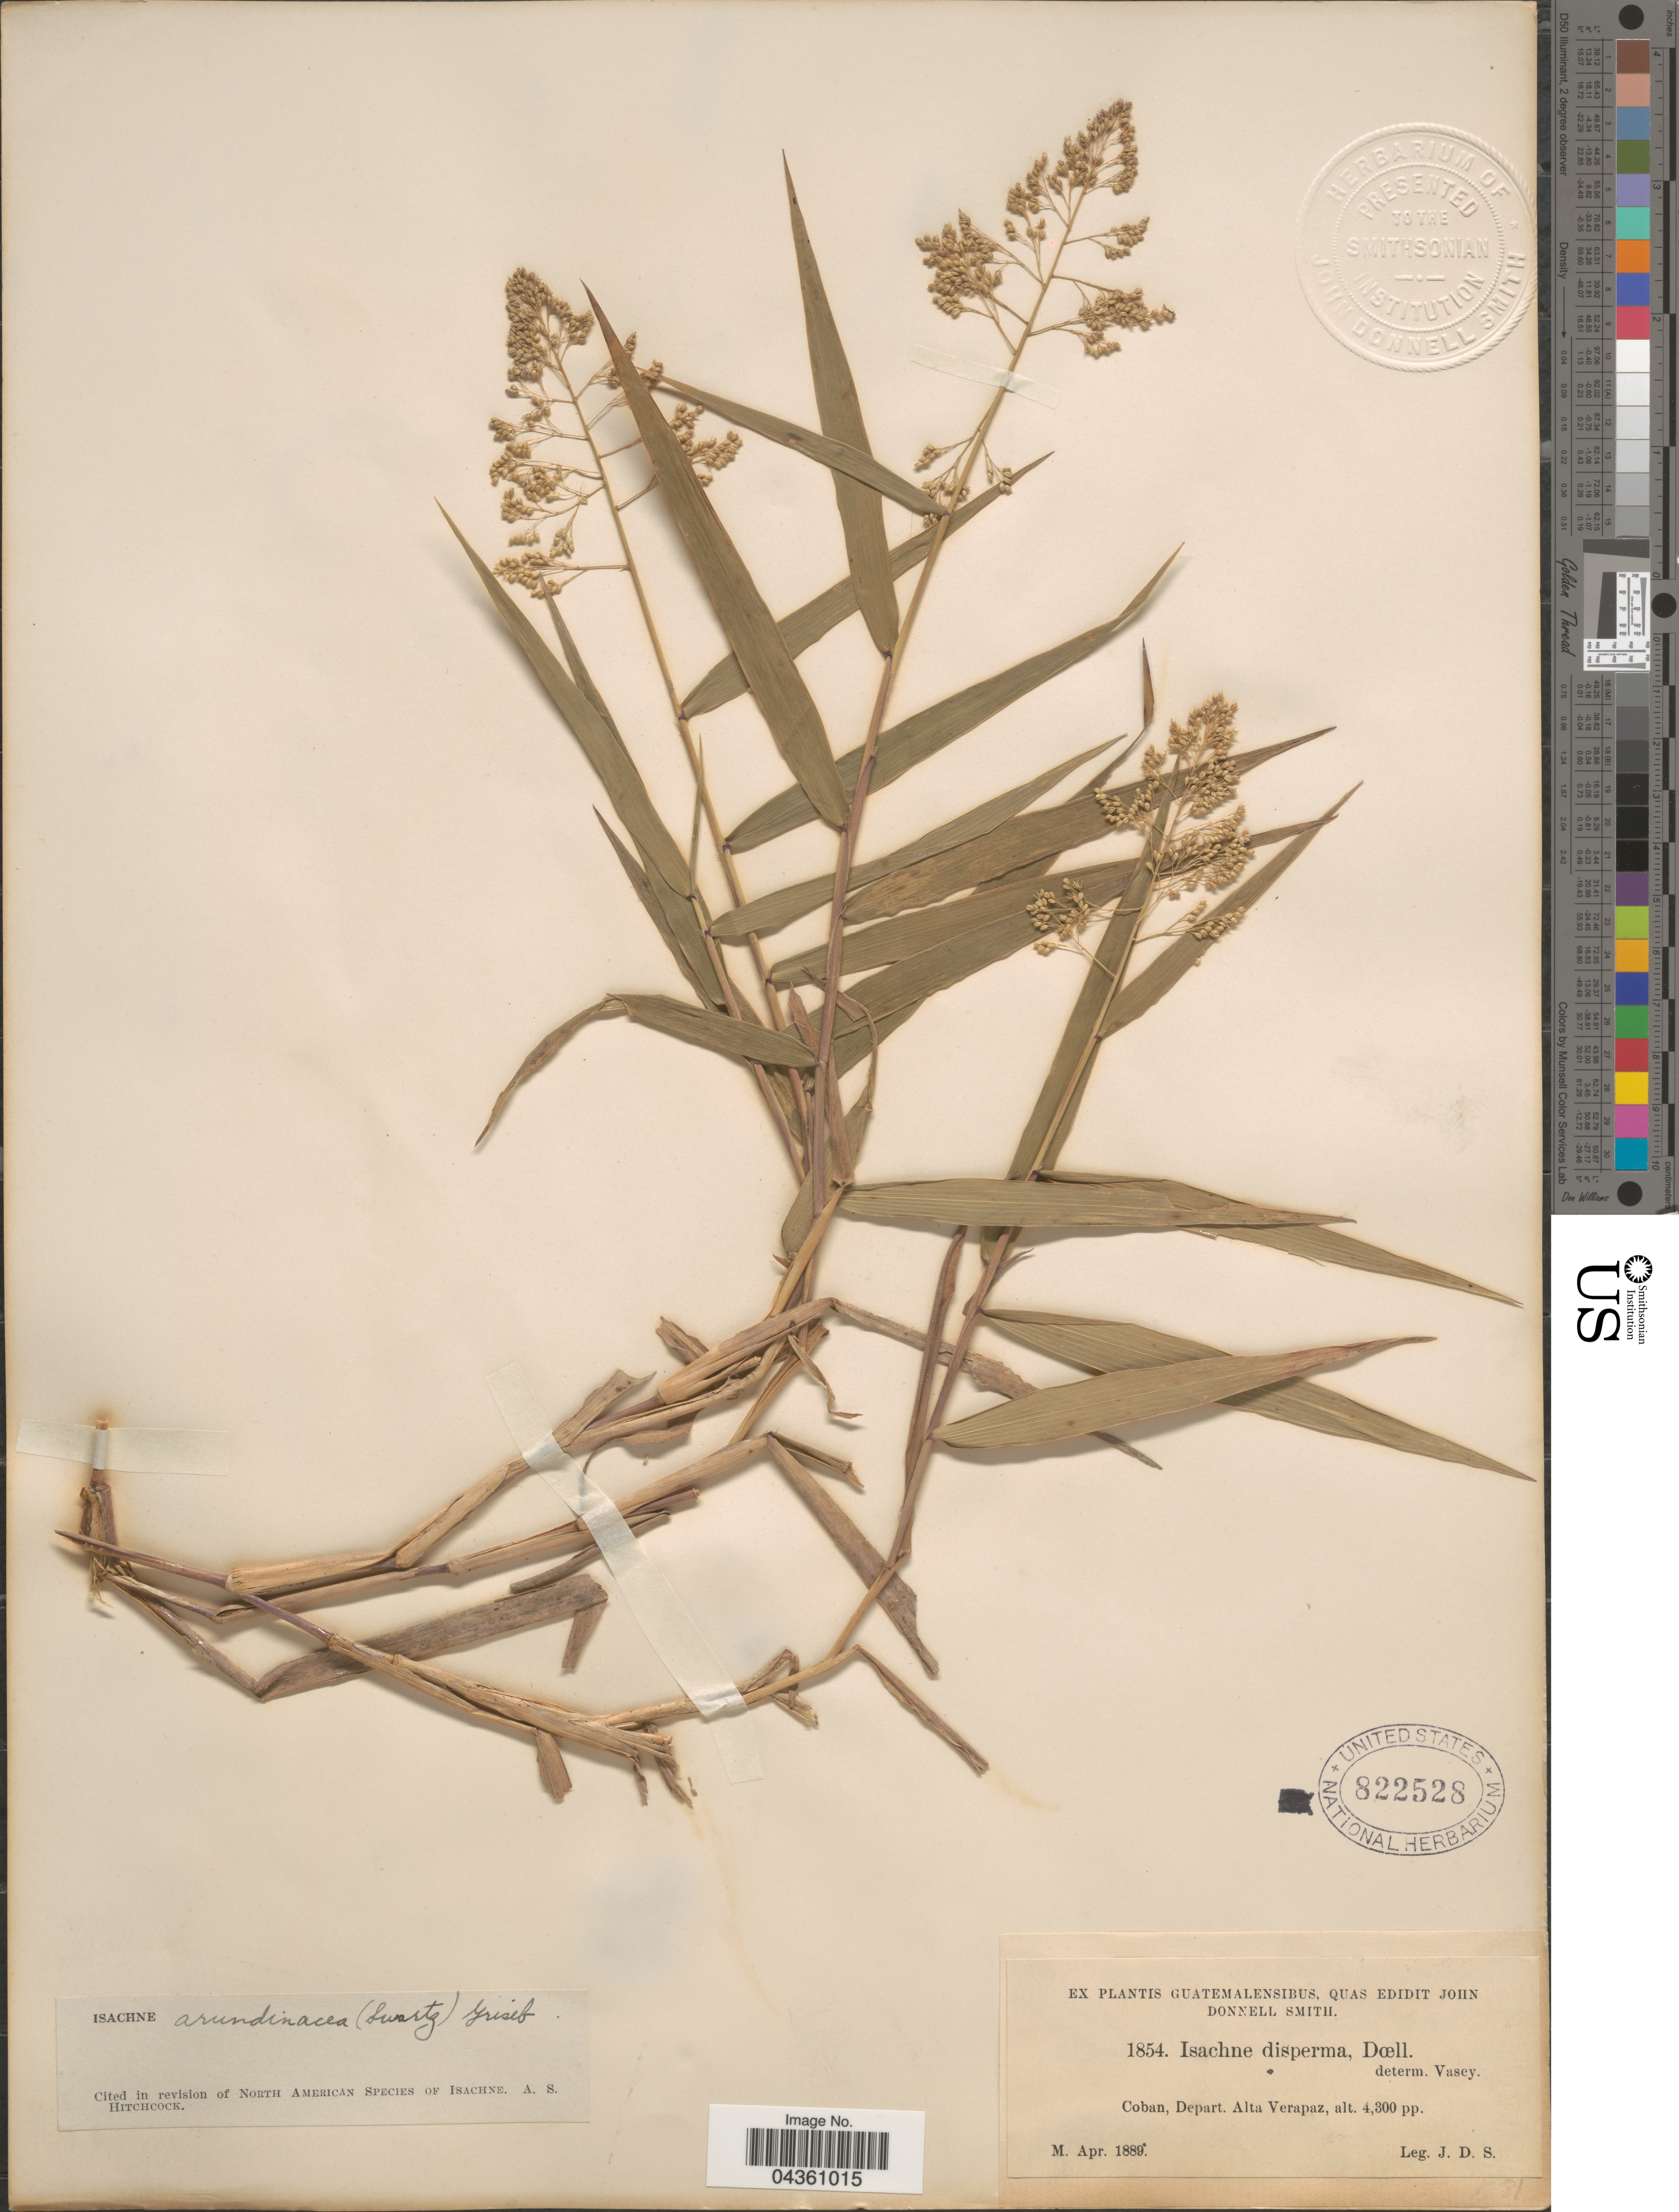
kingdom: Plantae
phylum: Tracheophyta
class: Liliopsida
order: Poales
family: Poaceae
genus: Isachne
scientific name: Isachne arundinacea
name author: (Sw.) Griseb.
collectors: J. Donnell Smith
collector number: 1854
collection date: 1889-04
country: Guatemala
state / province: Alta Verapaz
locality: Coban, Depart. Alta Verapaz.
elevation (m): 1311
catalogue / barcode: US 822528